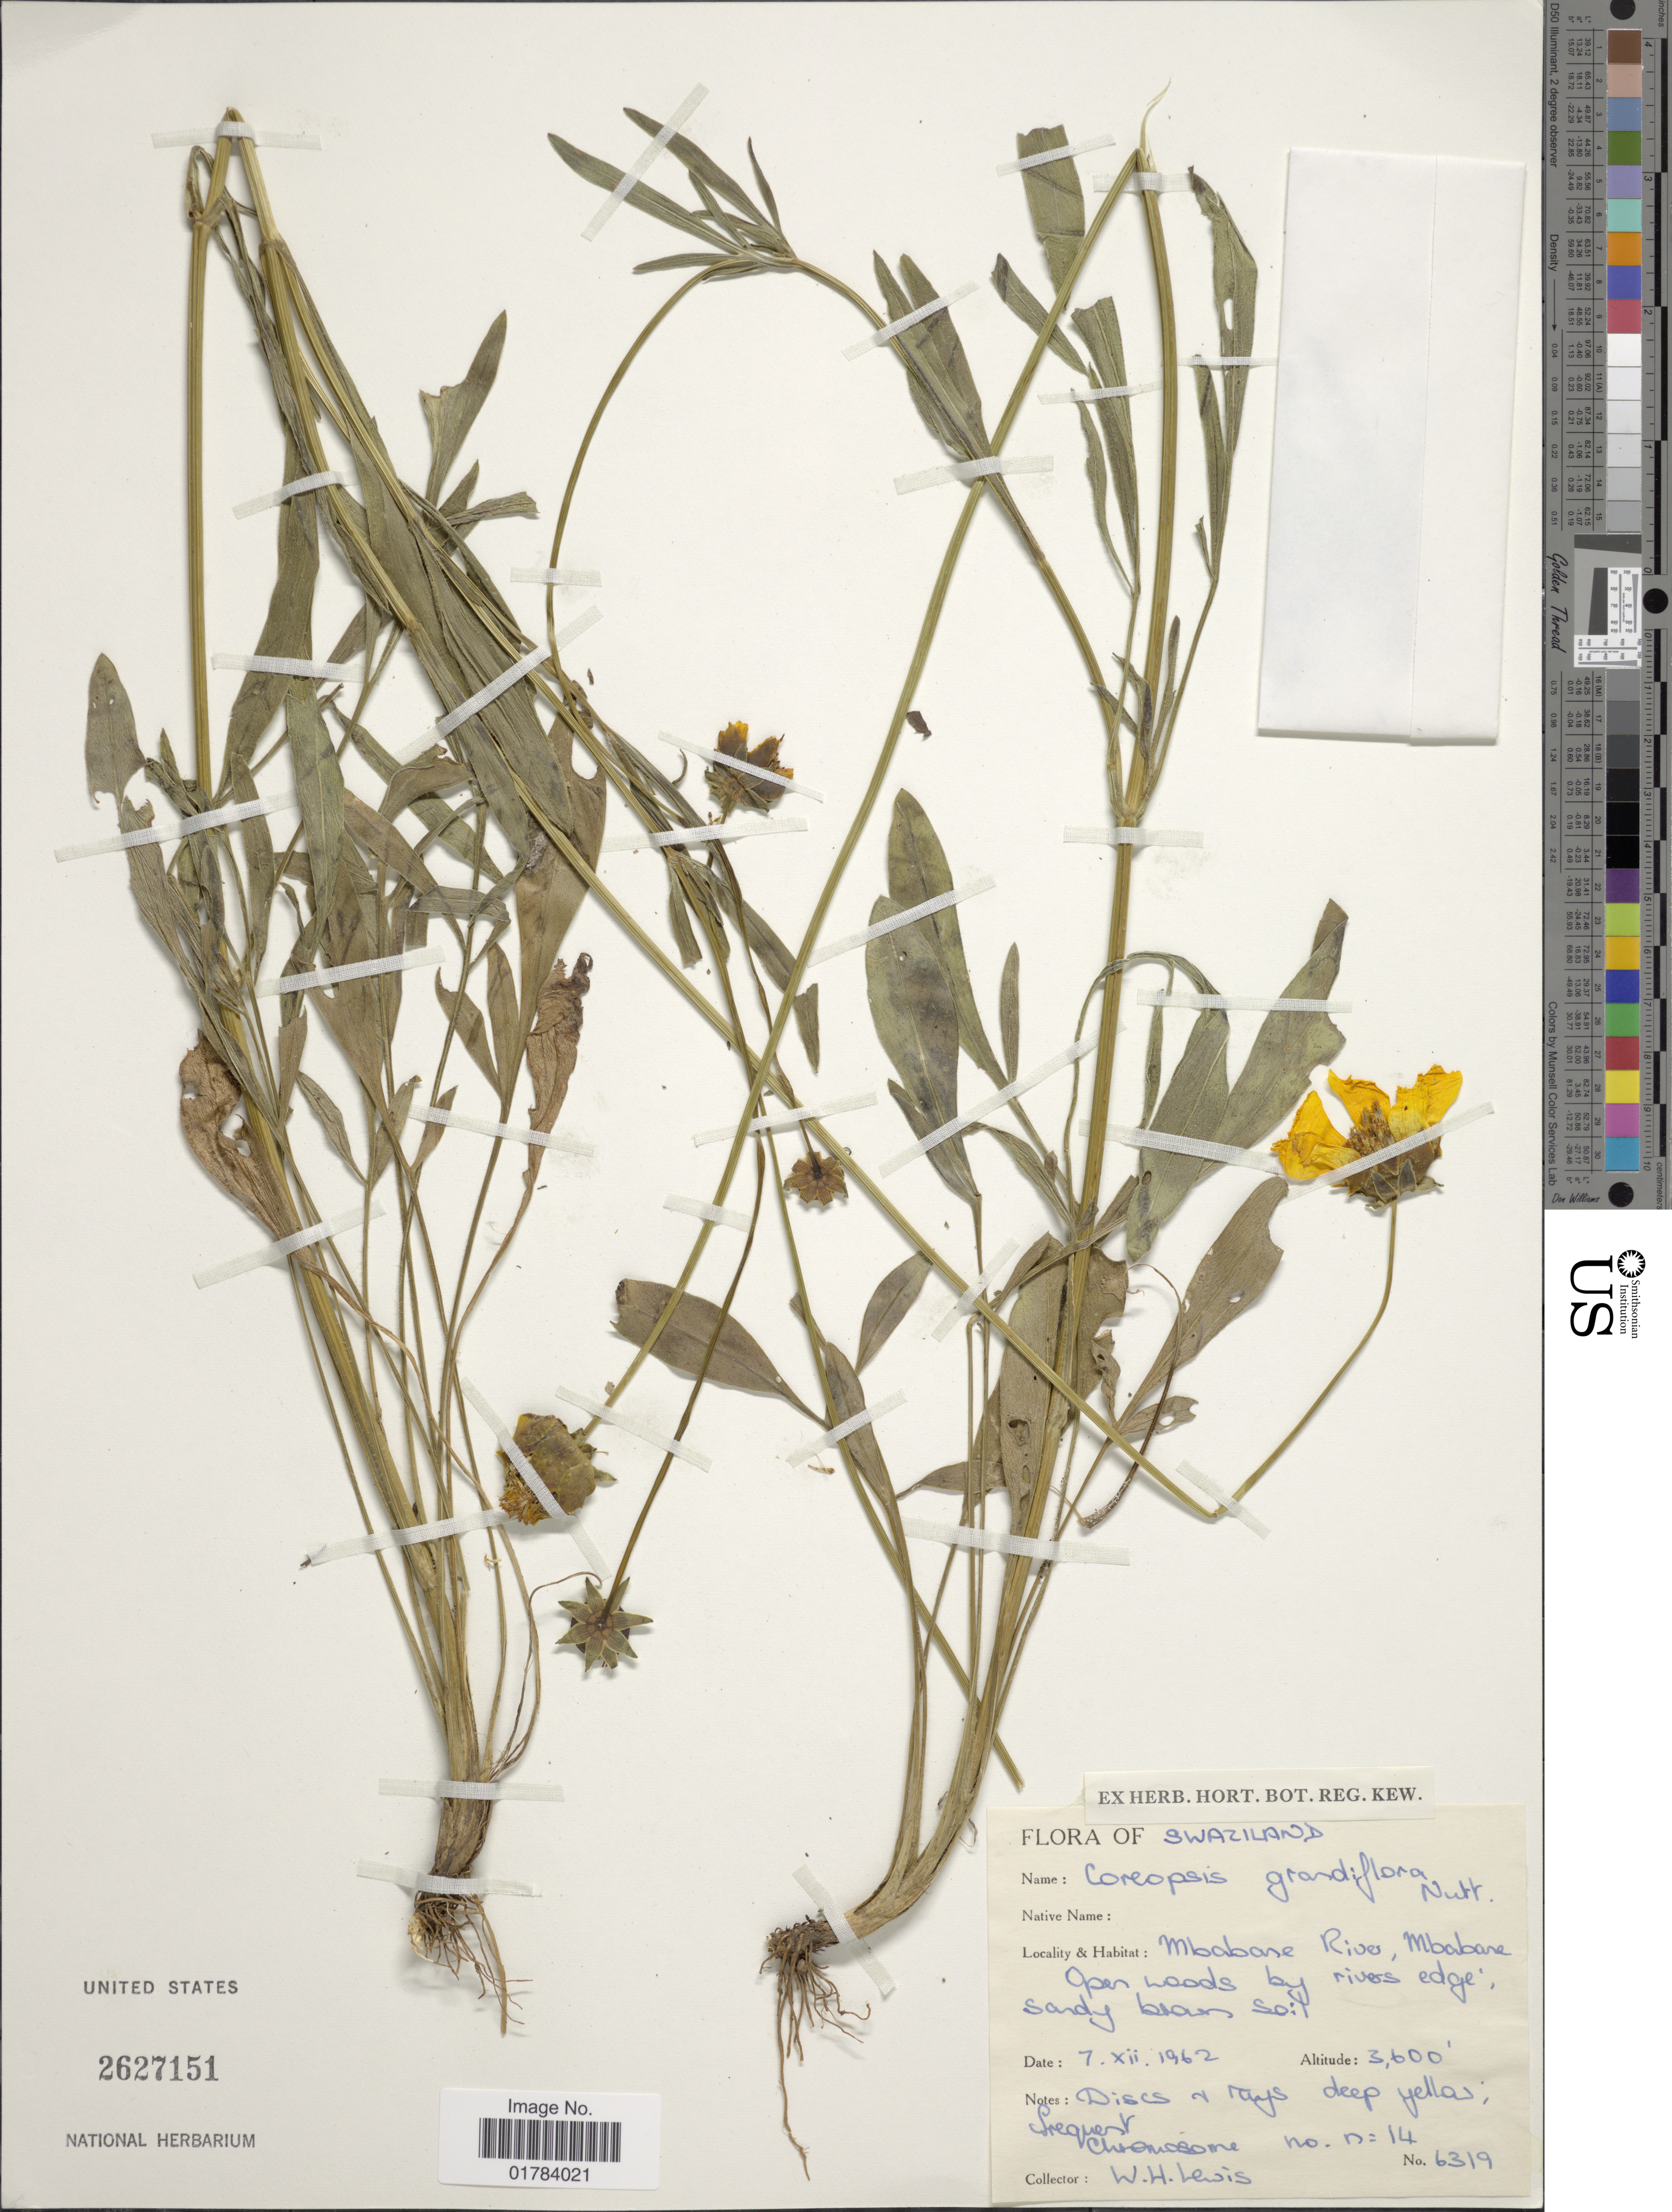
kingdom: Plantae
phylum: Tracheophyta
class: Magnoliopsida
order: Asterales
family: Asteraceae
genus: Coreopsis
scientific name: Coreopsis grandiflora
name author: Nutt.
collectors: W. H. Lewis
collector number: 6319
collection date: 1962-12-07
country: Eswatini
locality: Mbabane River, Mbabane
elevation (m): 1097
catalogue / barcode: US 2627151